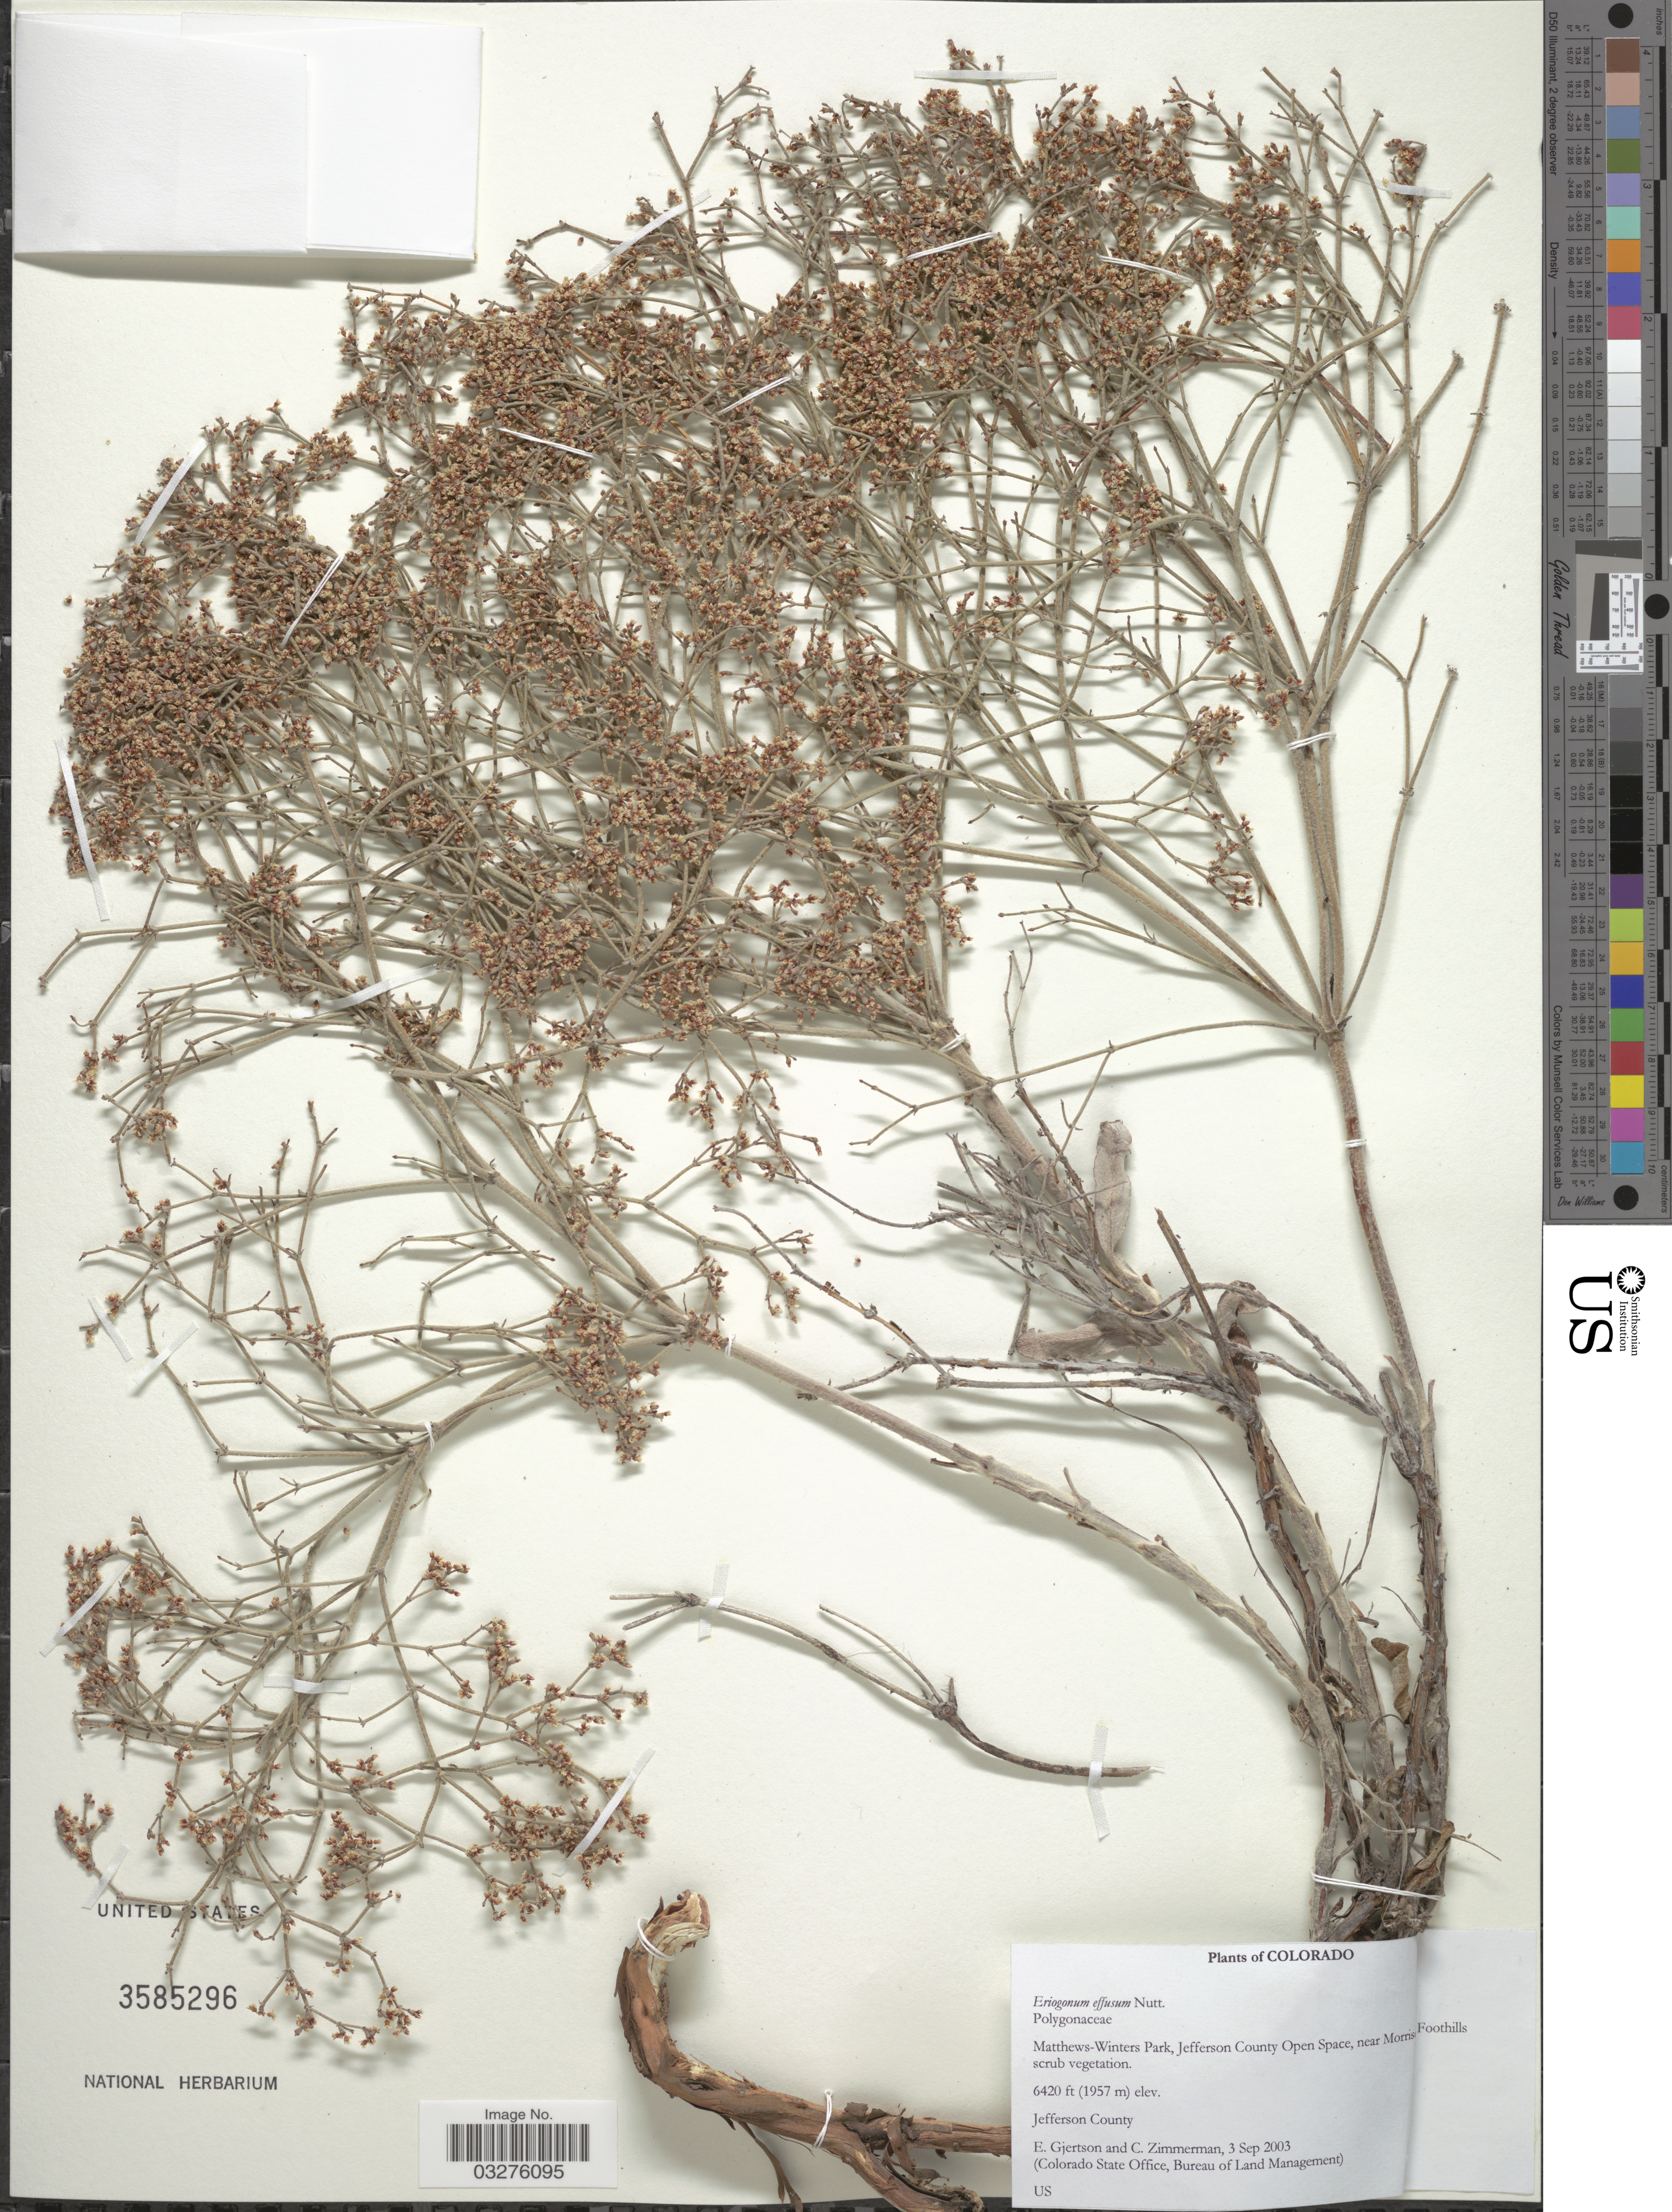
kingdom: Plantae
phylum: Tracheophyta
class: Magnoliopsida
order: Caryophyllales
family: Polygonaceae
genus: Eriogonum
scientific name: Eriogonum effusum var. effusum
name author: Nutt.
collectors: E. Gjertson & C. Zimmerman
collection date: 2003-09-03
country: United States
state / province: Colorado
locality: Matthews-Winters Park, Jefferson County Open Space, near Morris [illegible text] Foothills.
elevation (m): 1957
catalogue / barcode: US 3585296